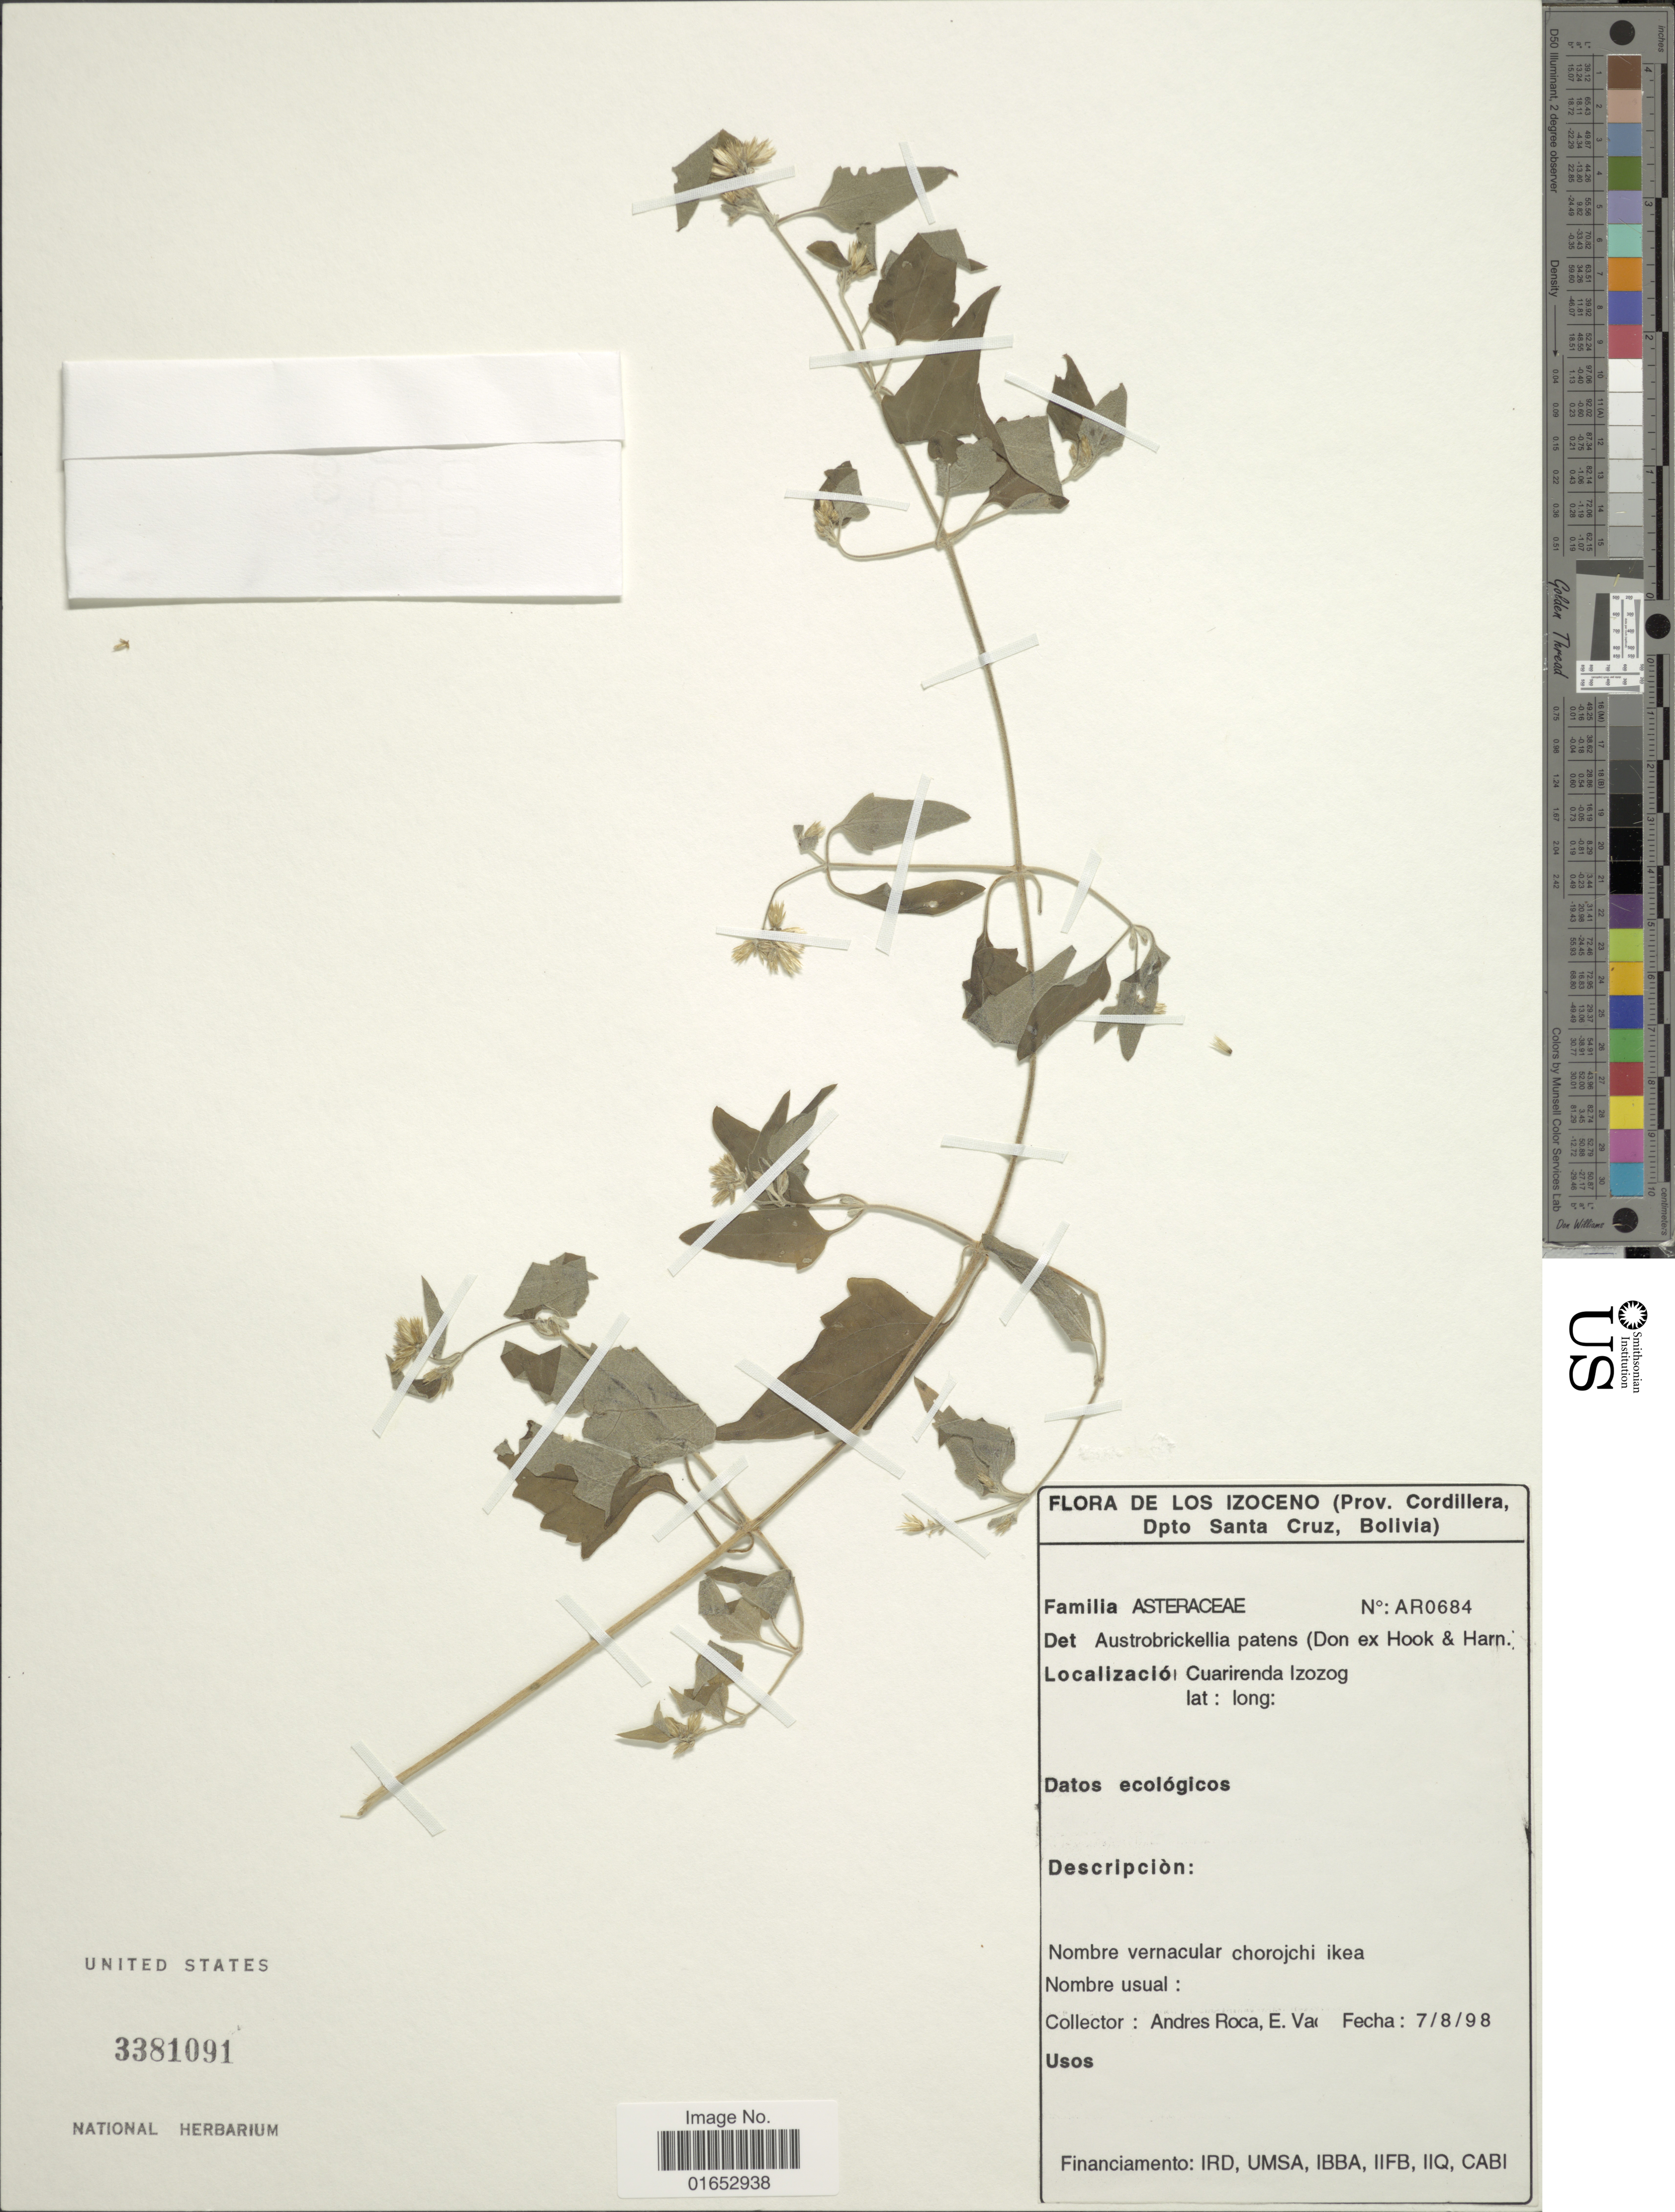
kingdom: Plantae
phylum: Tracheophyta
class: Magnoliopsida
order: Asterales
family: Asteraceae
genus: Austrobrickellia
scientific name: Austrobrickellia patens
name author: (D. Don ex Hook. & Arn.) R.M. King & H. Rob.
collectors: A. Roca & Collector illegible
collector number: AR0684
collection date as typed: Transcribed d/m/y: 7/8/98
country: Bolivia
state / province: Santa Cruz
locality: De Los Izoceno (Prov. Cordillera), Cuarirenda Izozog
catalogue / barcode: US 3381091